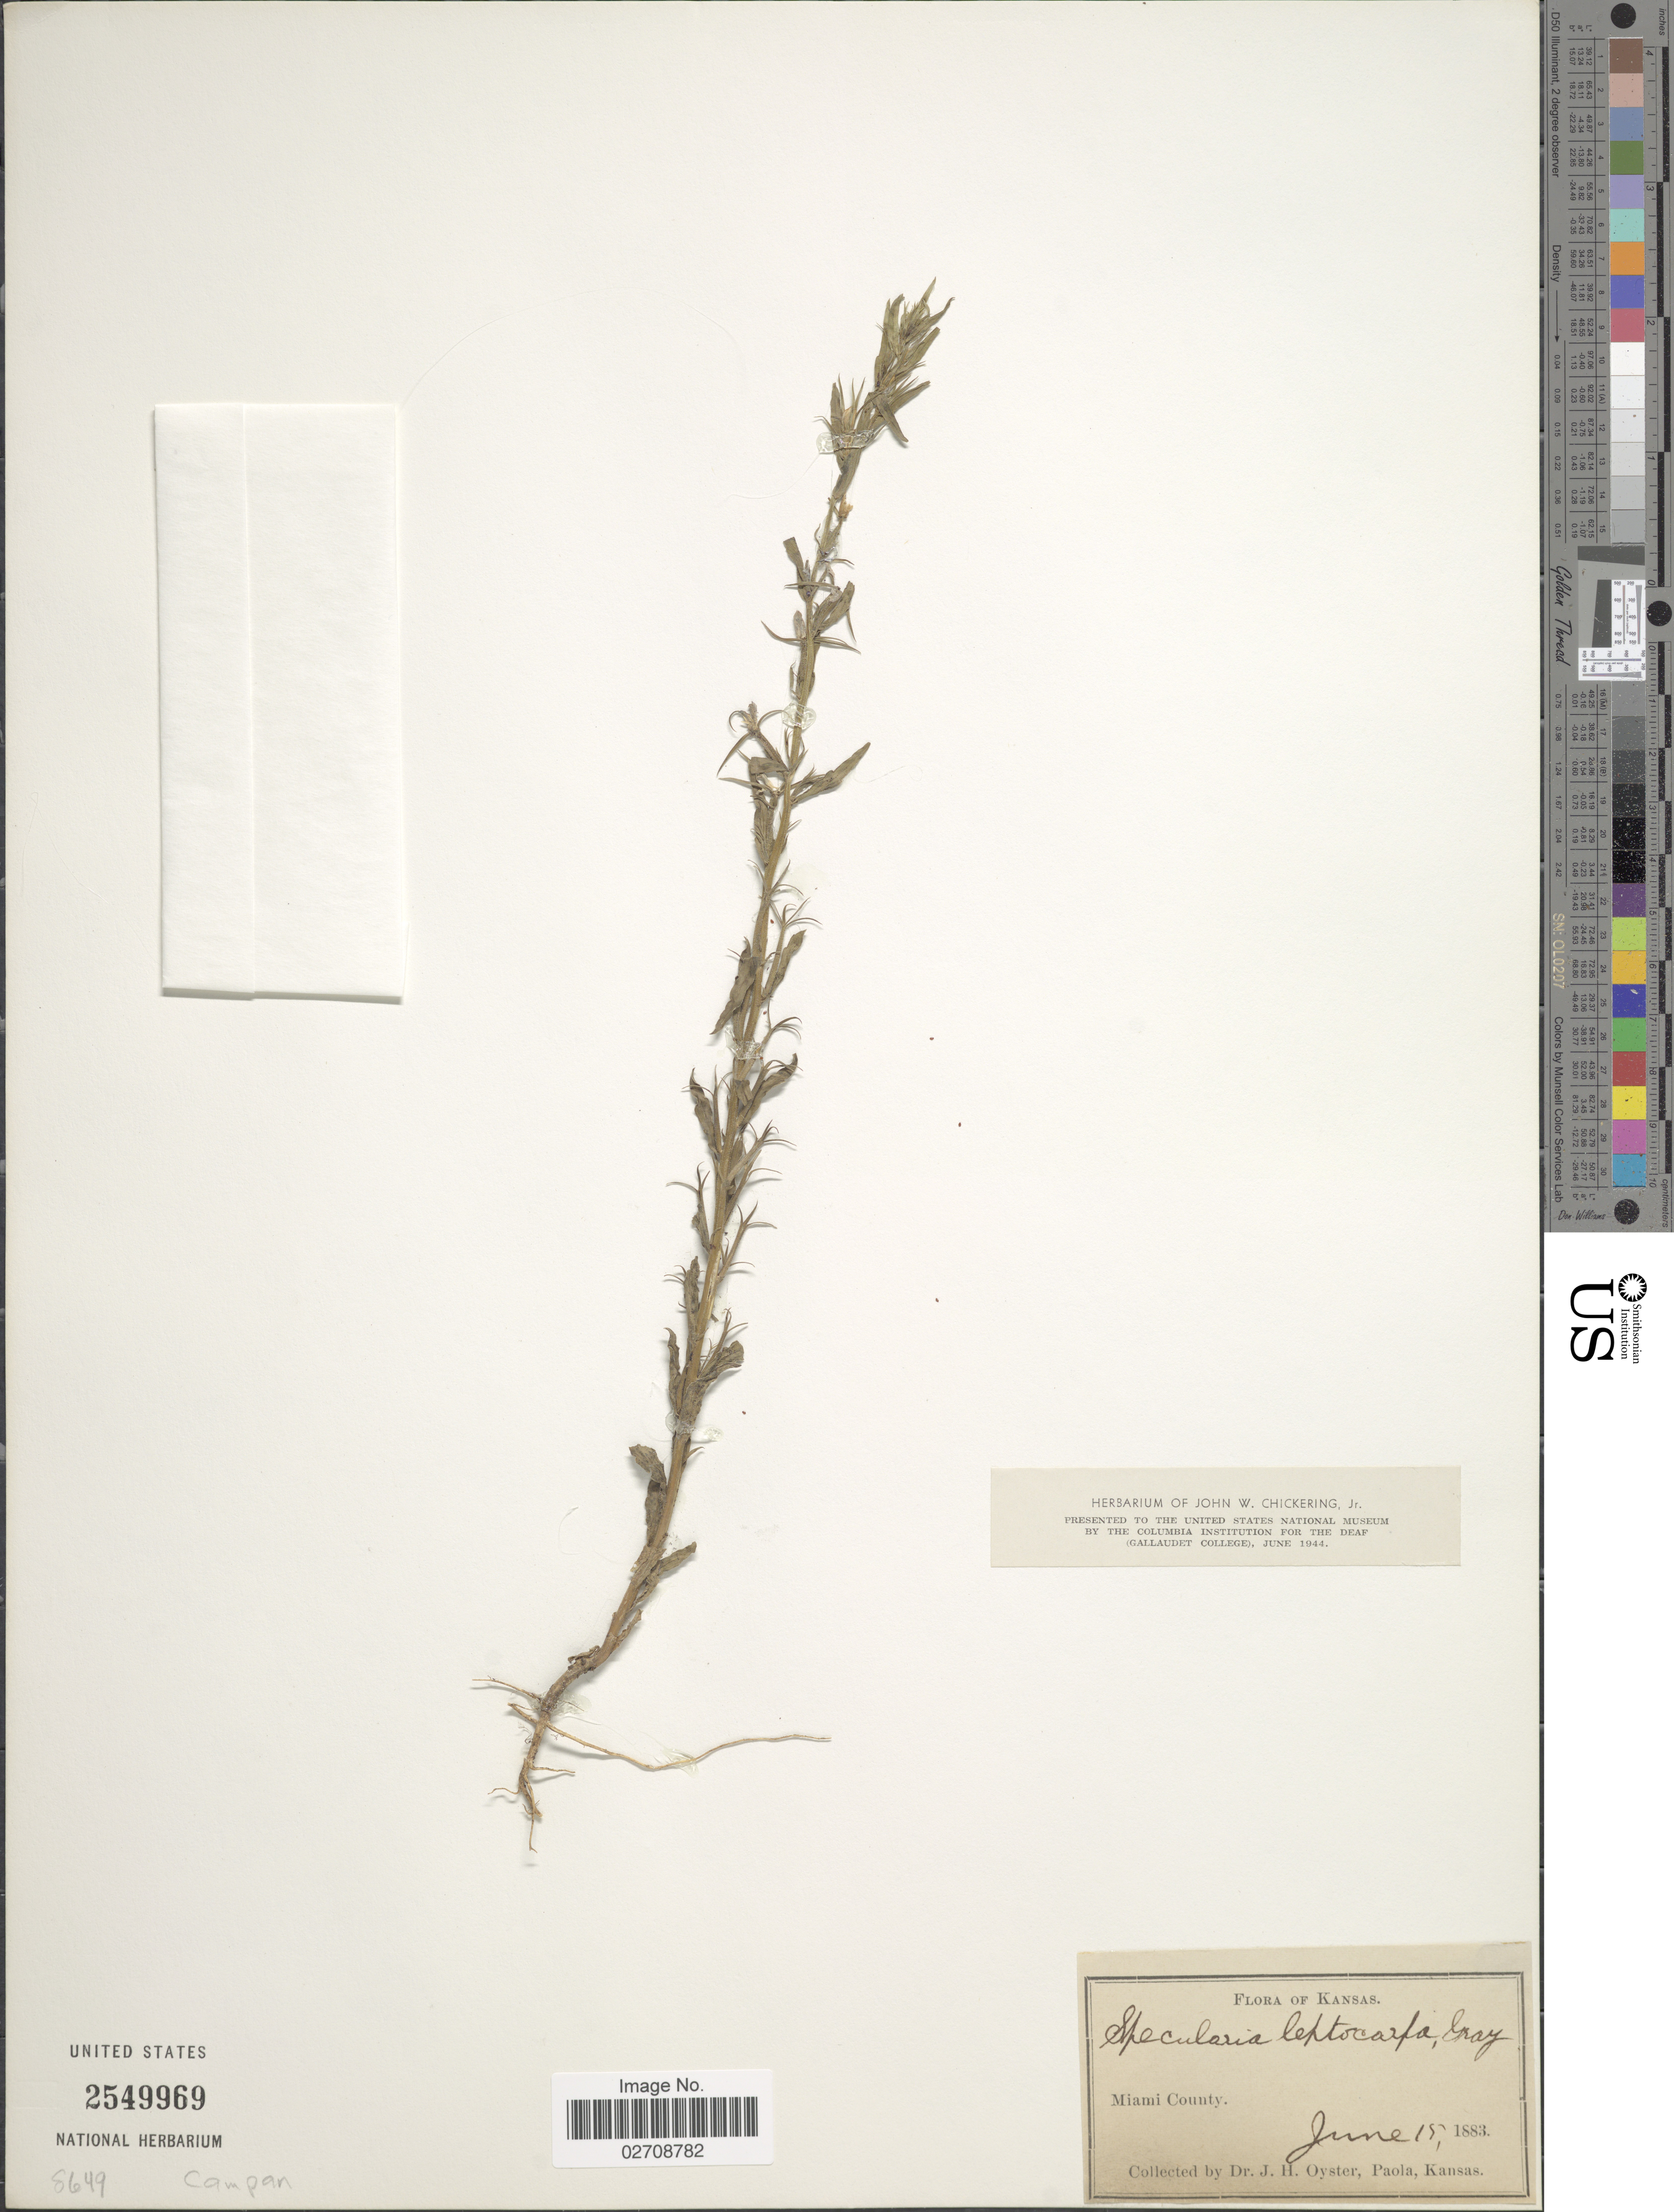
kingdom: Plantae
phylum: Tracheophyta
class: Magnoliopsida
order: Asterales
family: Campanulaceae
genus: Triodanis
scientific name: Triodanis leptocarpa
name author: Nieuwl.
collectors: J. H. Oyster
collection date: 1883-06-15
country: United States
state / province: Kansas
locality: Miami County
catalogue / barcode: US 2549969